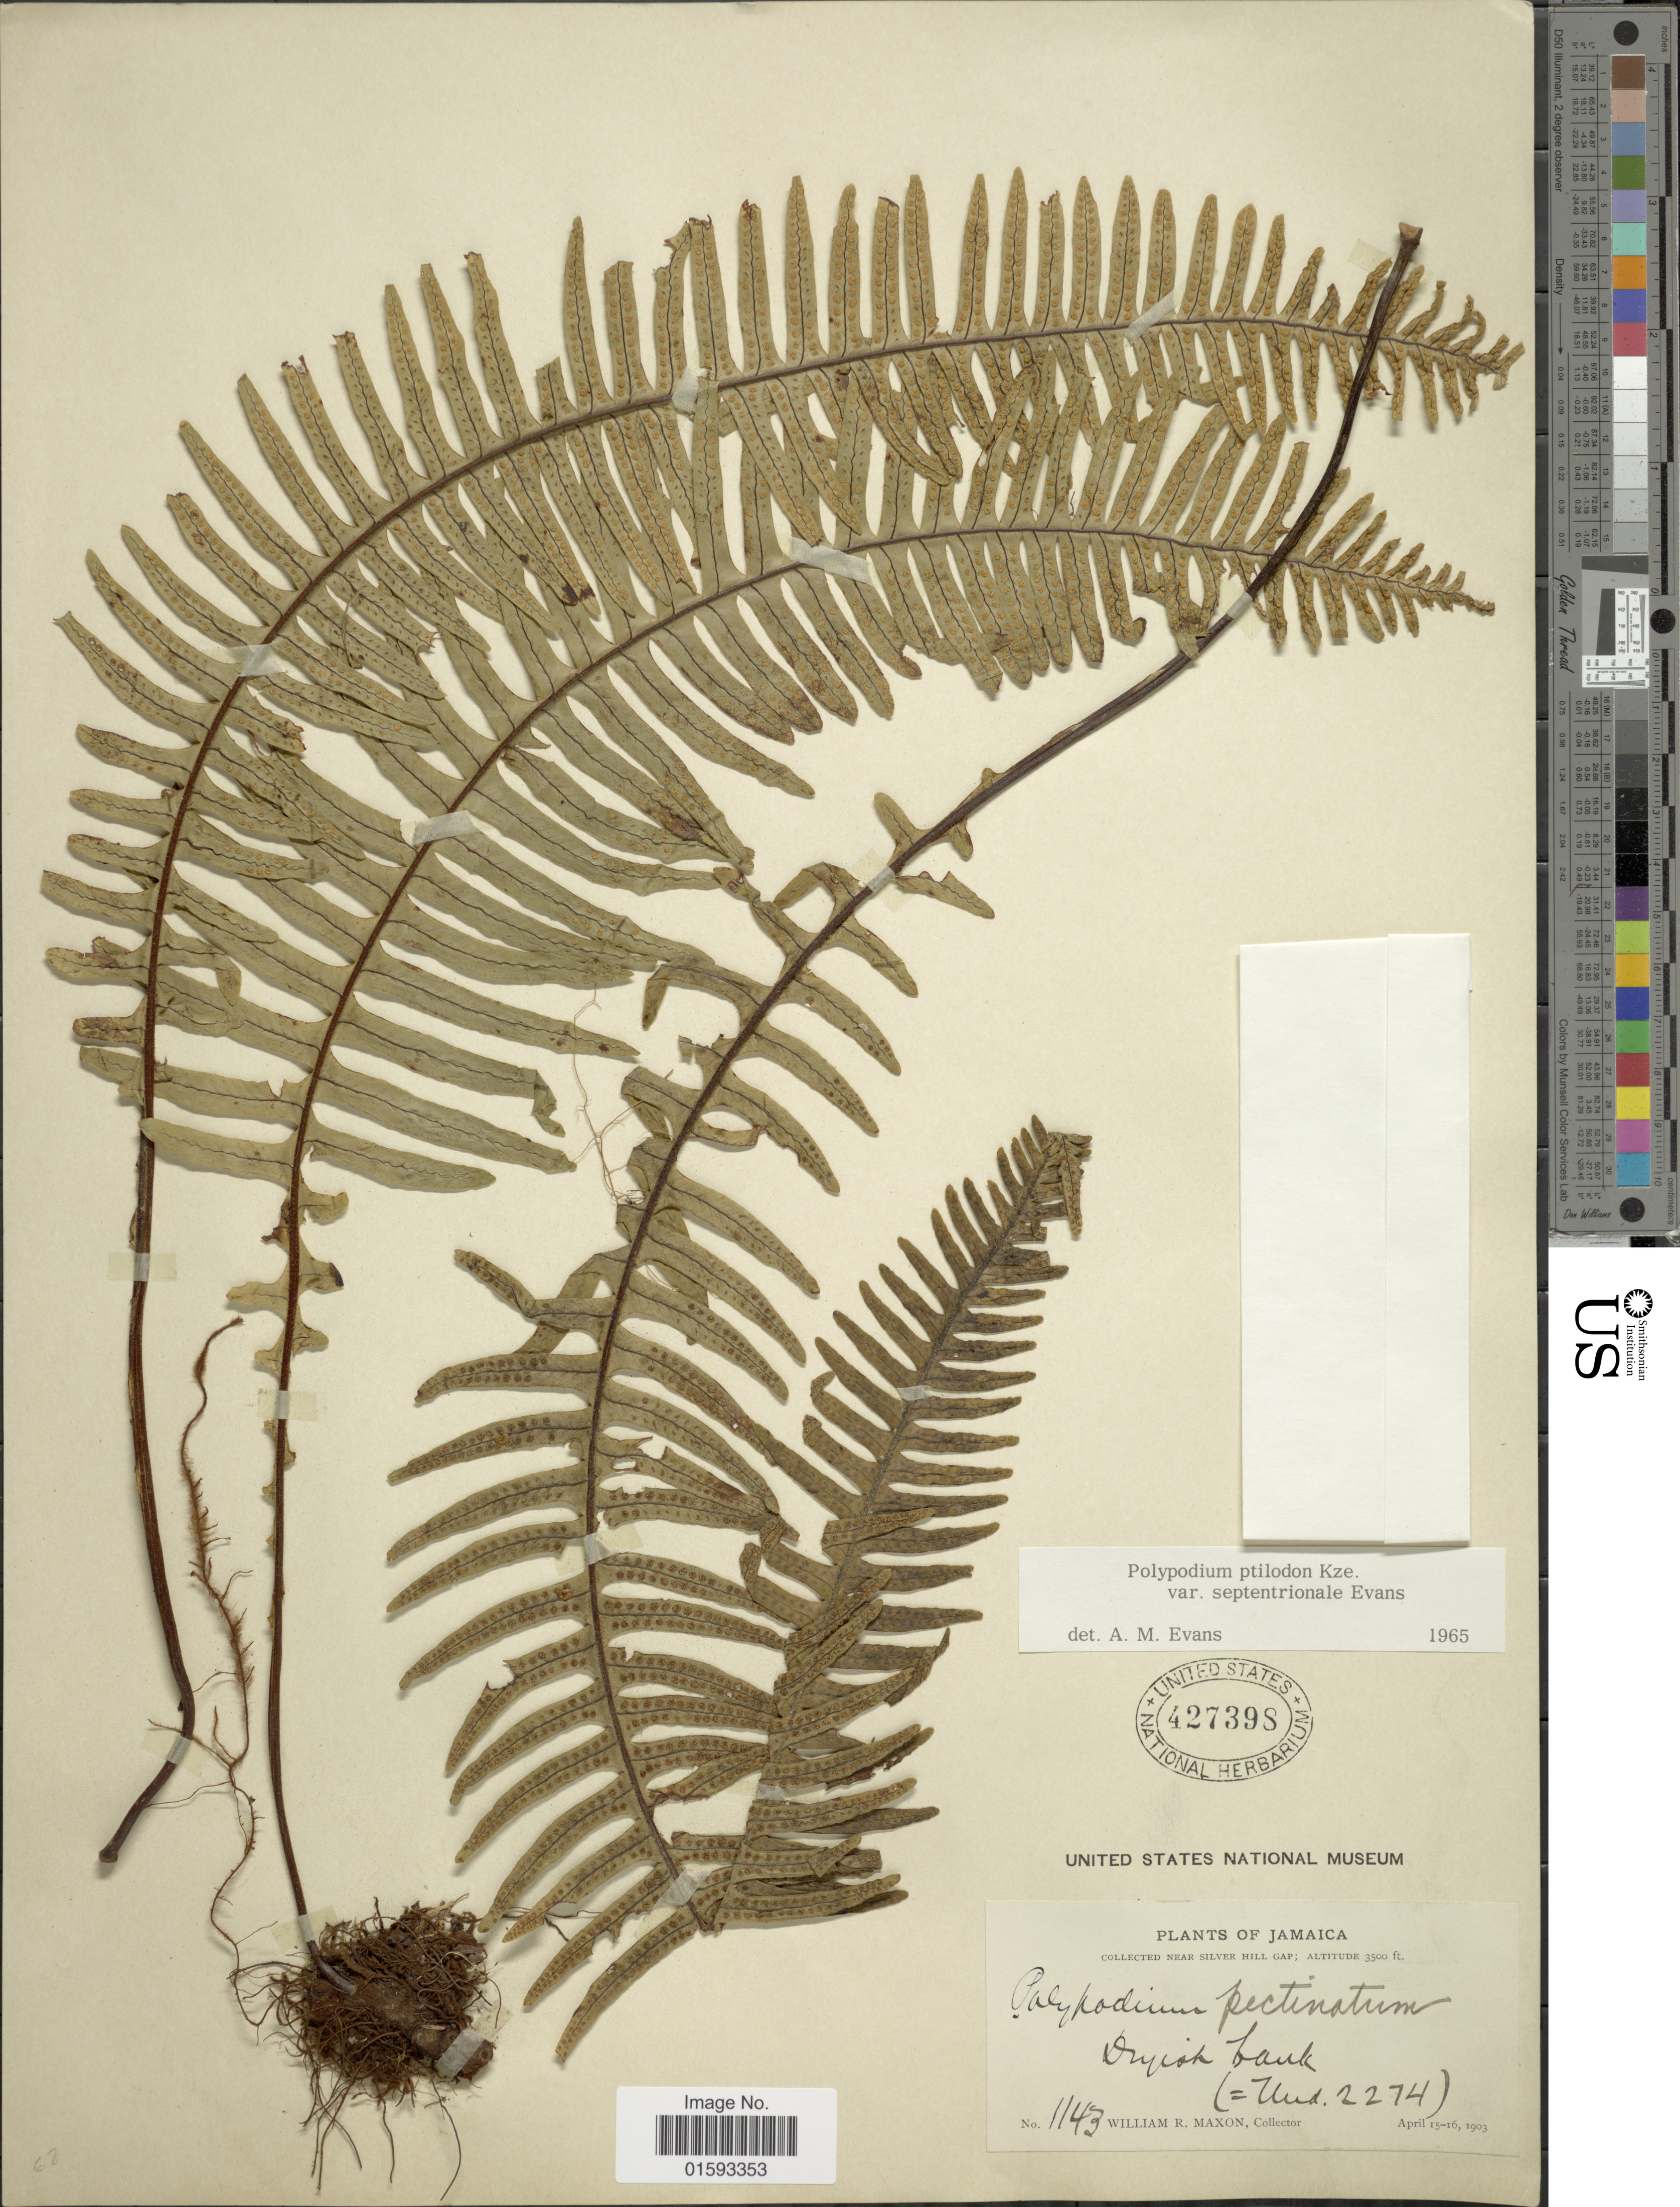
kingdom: Plantae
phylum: Tracheophyta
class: Polypodiopsida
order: Polypodiales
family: Polypodiaceae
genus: Pecluma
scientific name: Pecluma ptilodos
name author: (Kunze) Price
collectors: W. R. Maxon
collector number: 1143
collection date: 1903-04-15/1903-04-16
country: Jamaica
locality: Near Silver Hill Gap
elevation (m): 1067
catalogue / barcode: US 427398